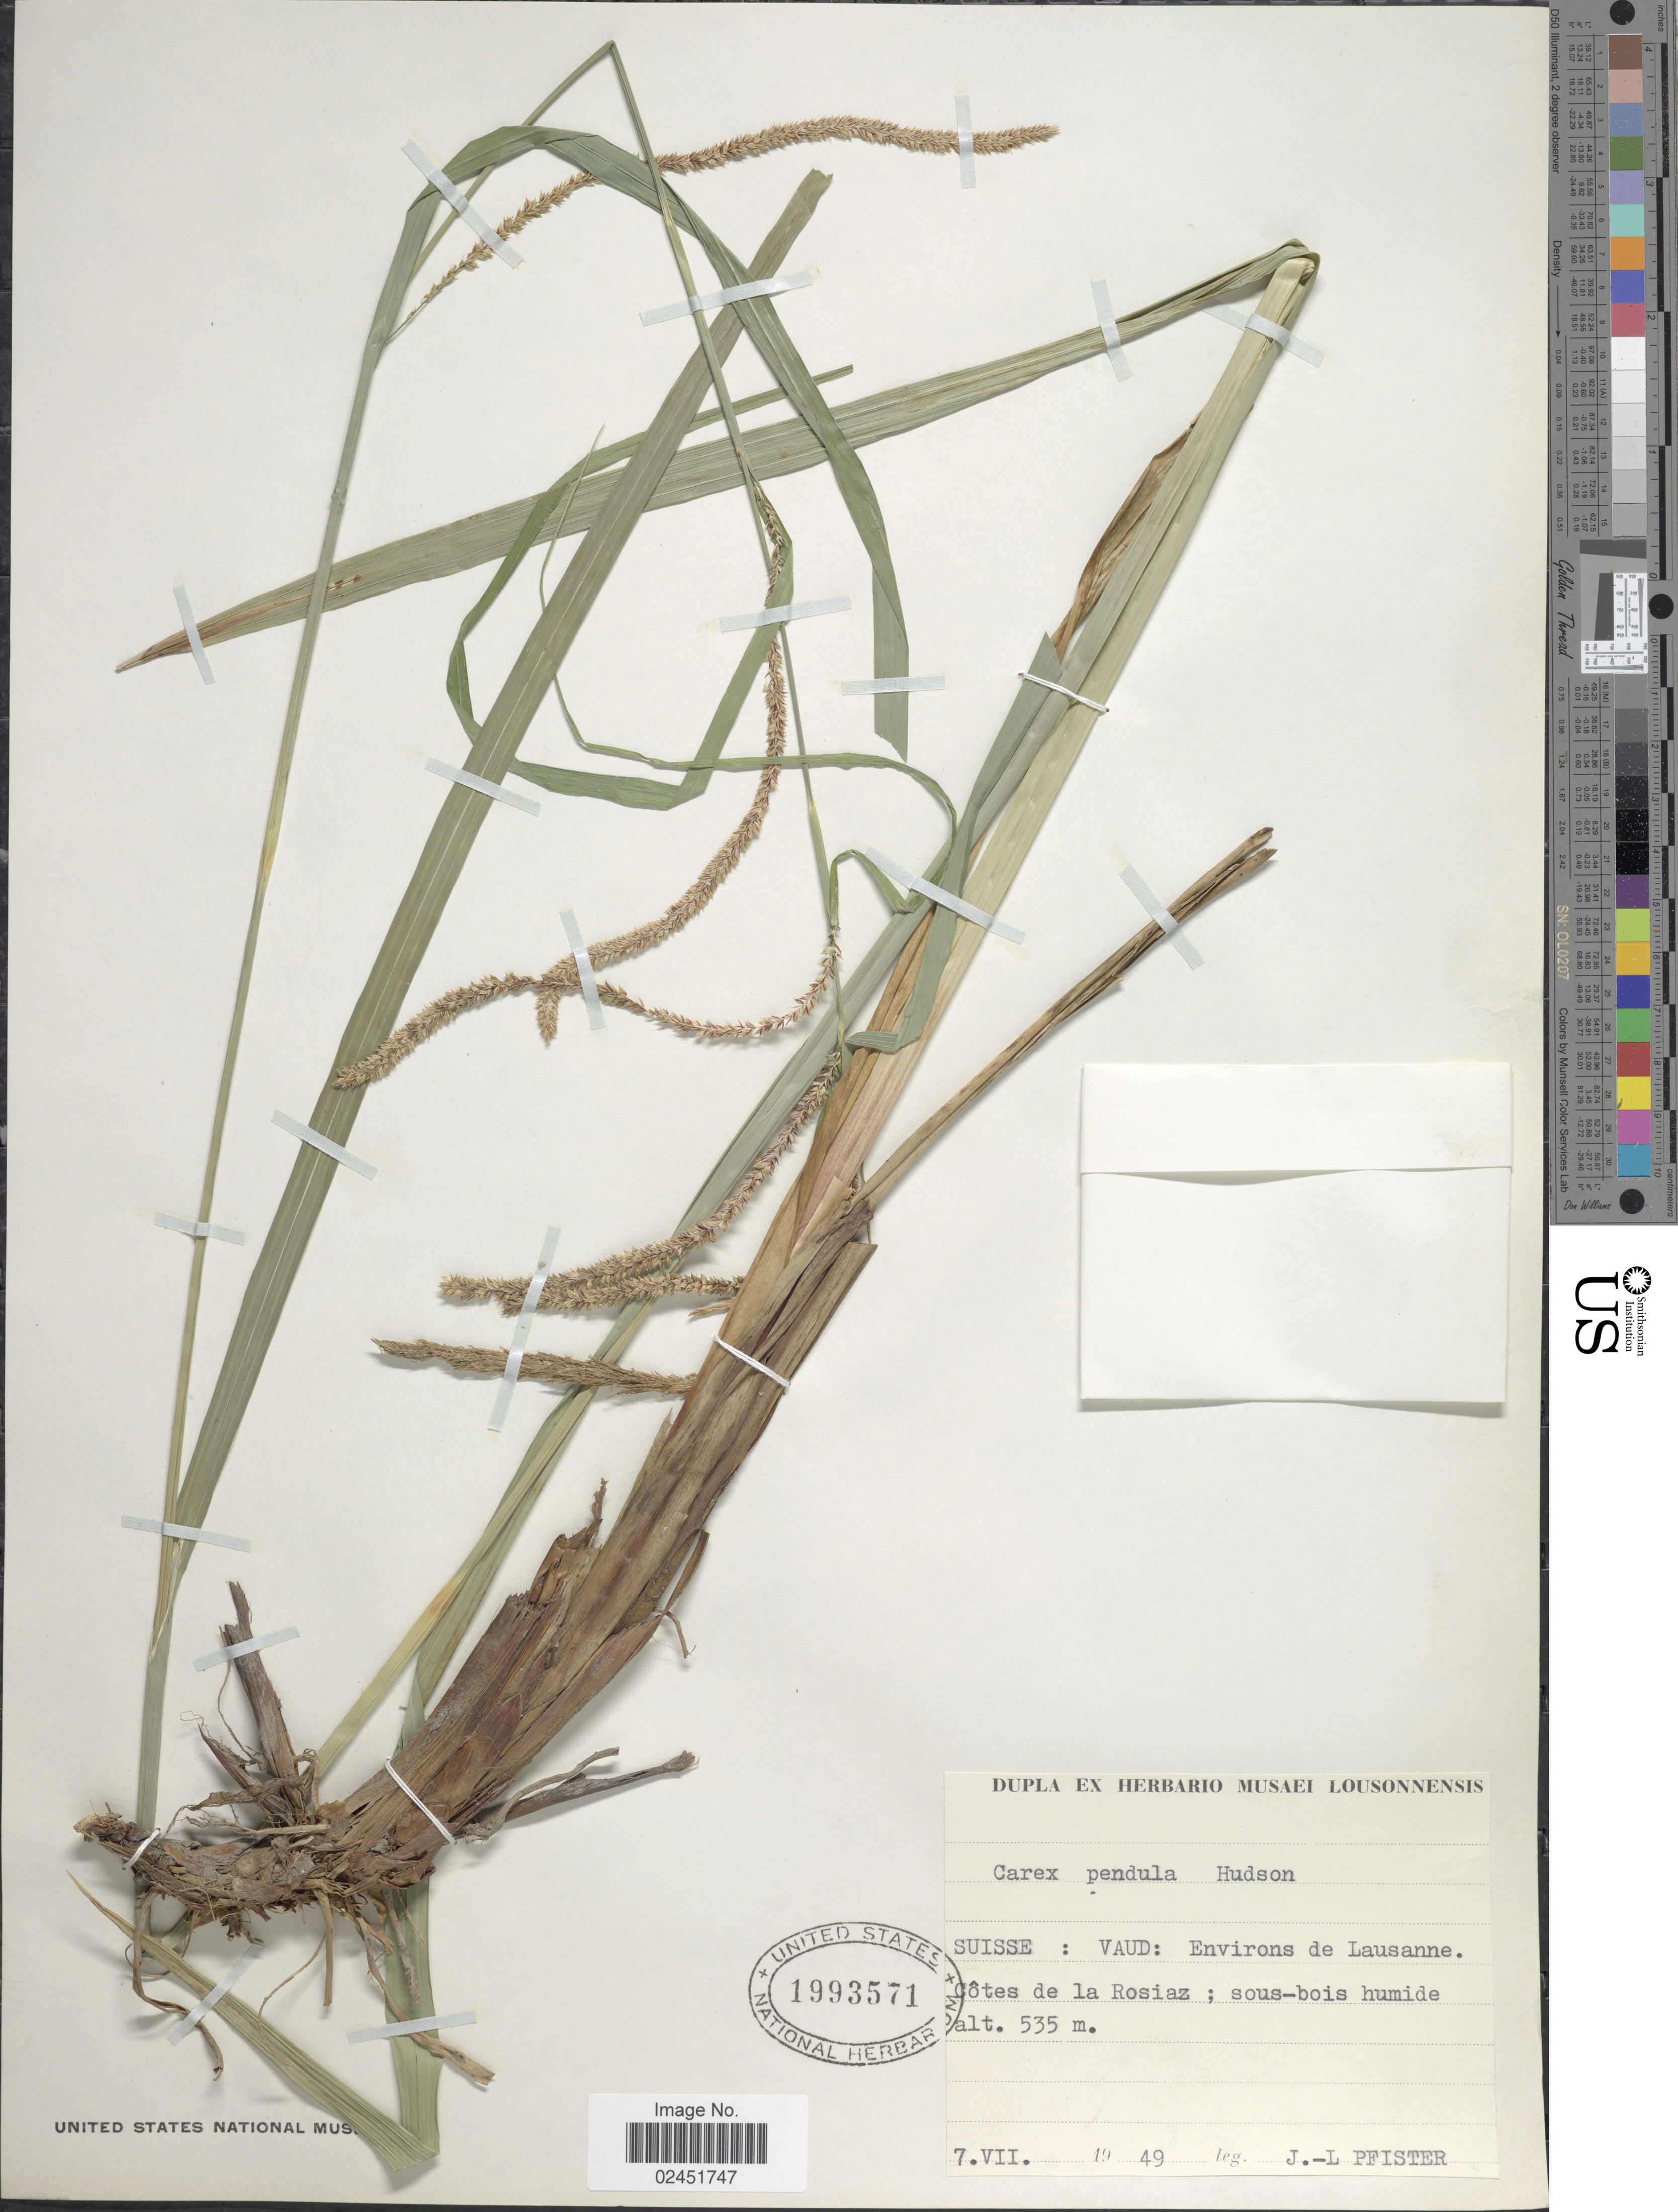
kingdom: Plantae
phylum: Tracheophyta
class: Liliopsida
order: Poales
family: Cyperaceae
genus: Carex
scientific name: Carex pendula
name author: Huds.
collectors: J. Pfister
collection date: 1949-07-07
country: Switzerland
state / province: Vaud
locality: Suisse: Environs de Lausanne. Cotes de la Rosiaz; sous-bois humide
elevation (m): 535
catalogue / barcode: US 1993571